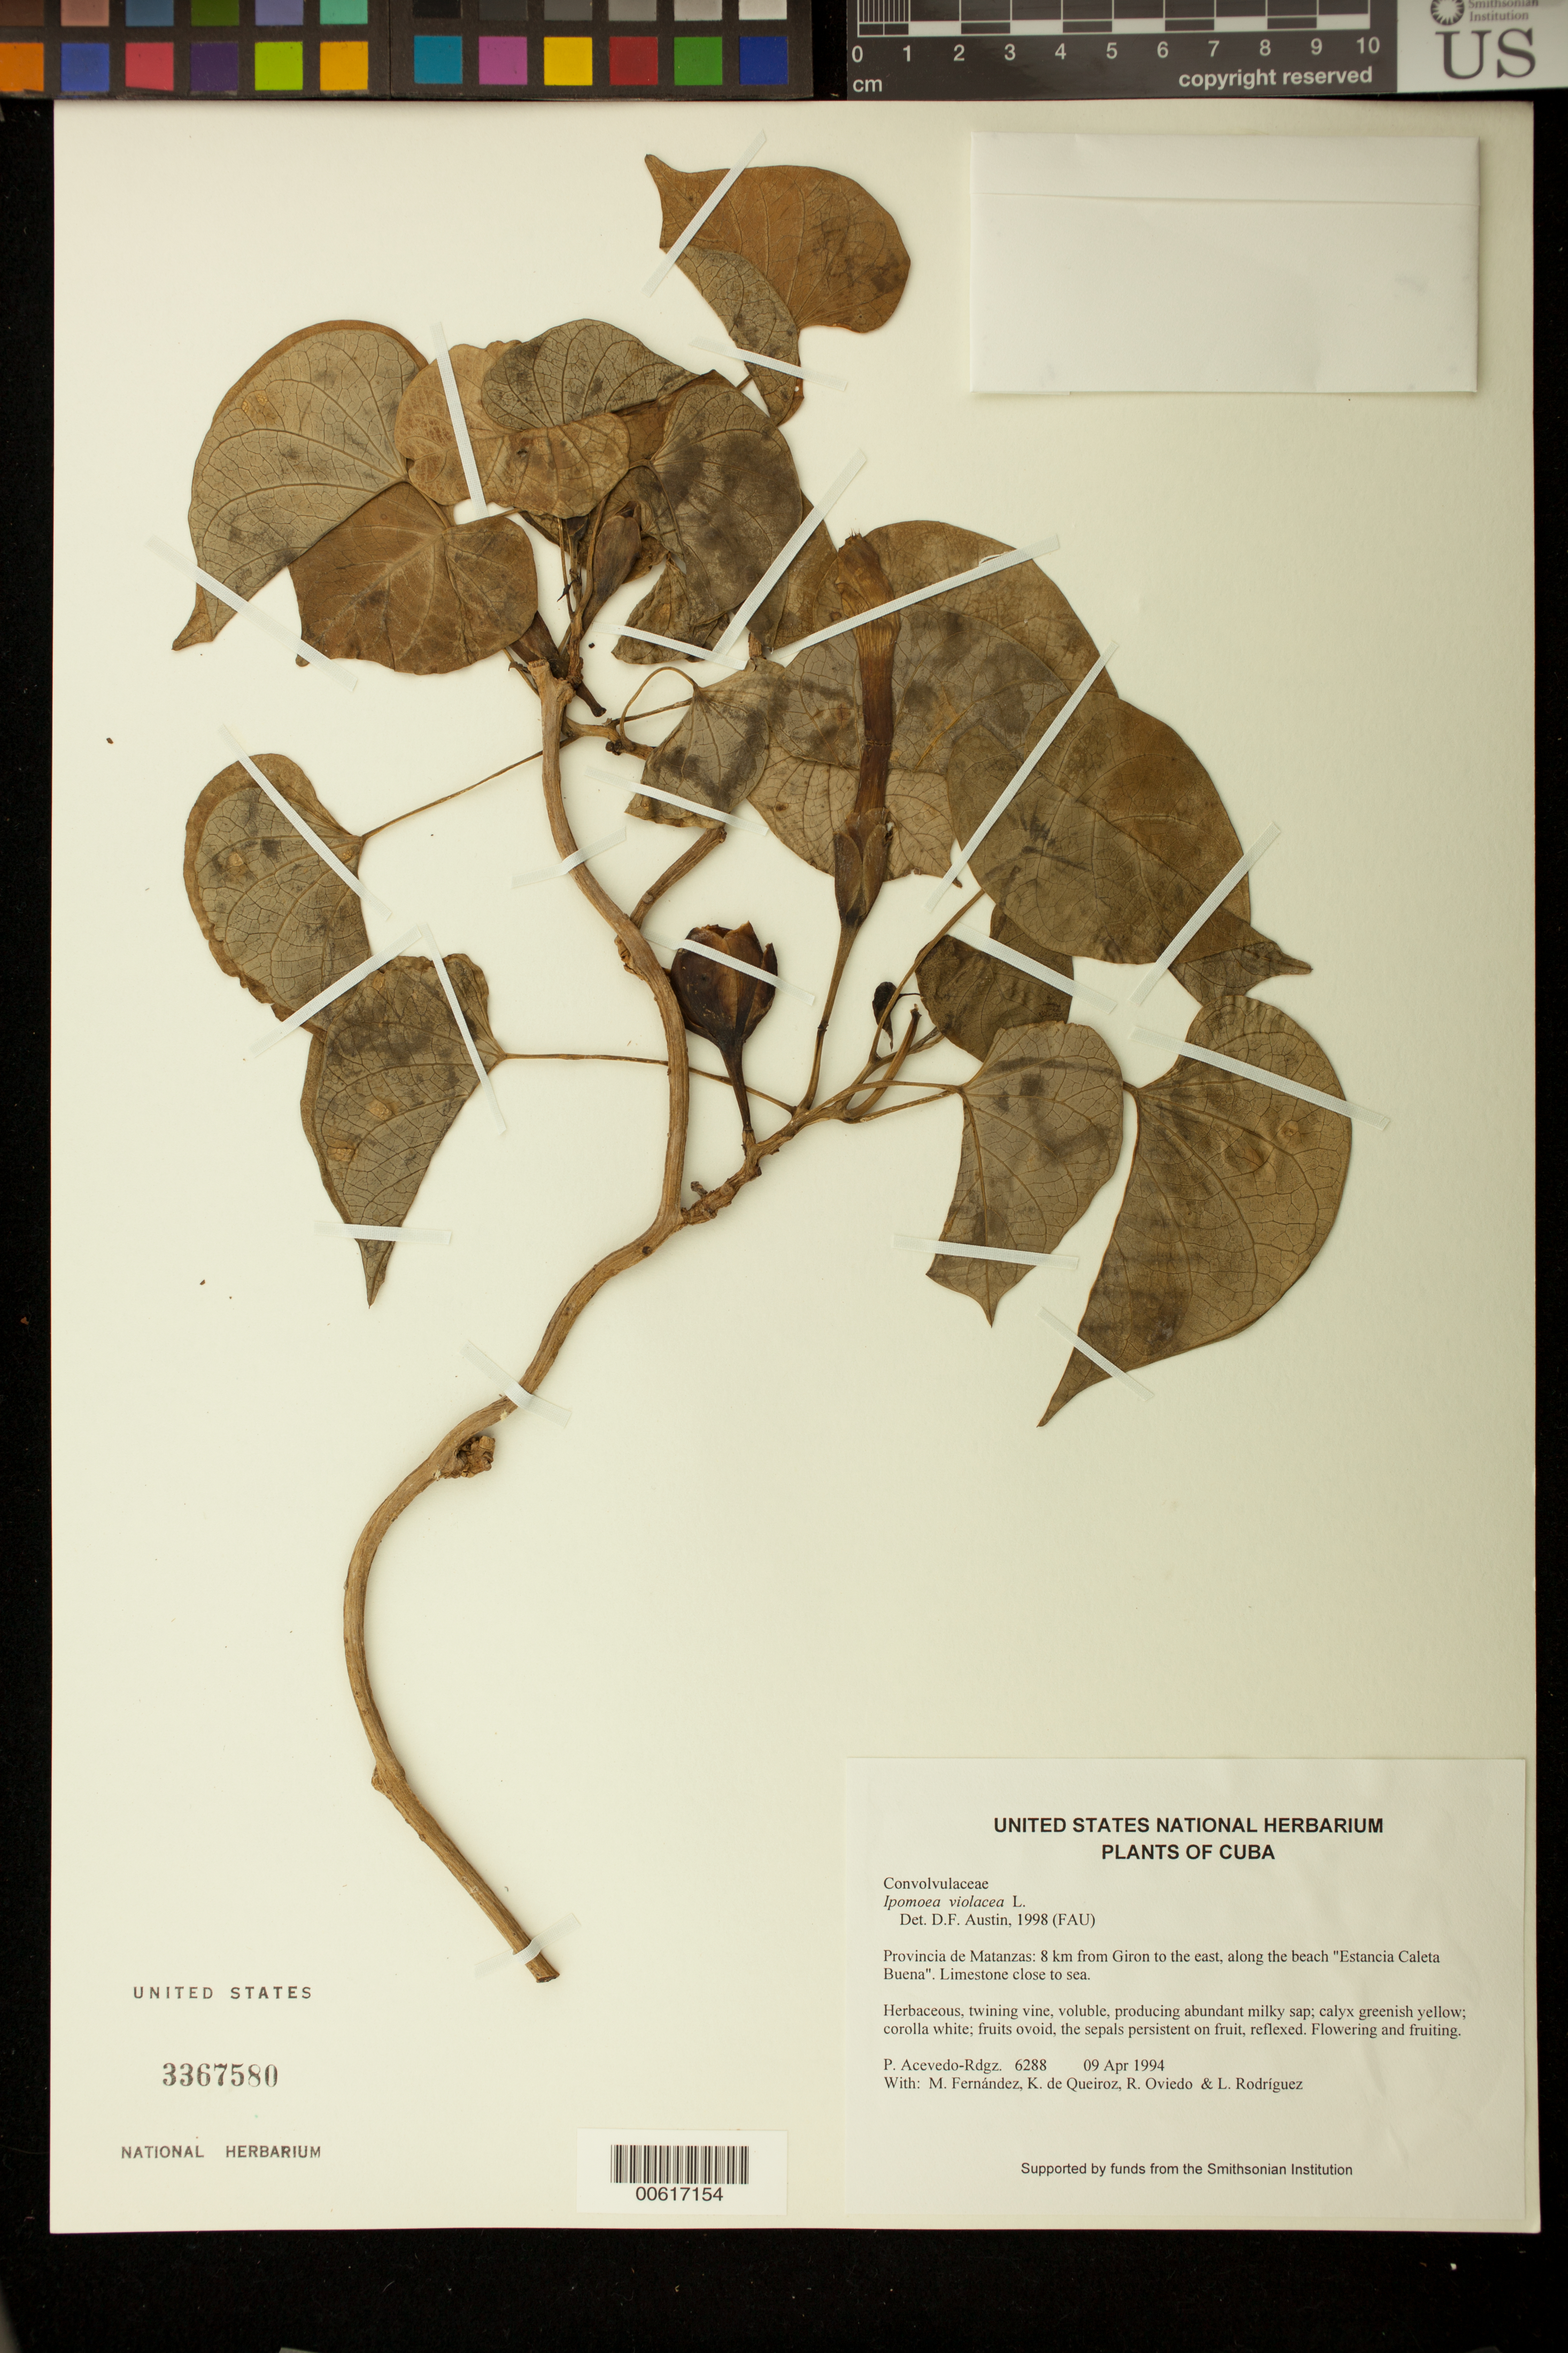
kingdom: Plantae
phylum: Tracheophyta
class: Magnoliopsida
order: Solanales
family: Convolvulaceae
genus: Ipomoea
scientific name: Ipomoea violacea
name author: L.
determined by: Austin, D. F.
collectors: P. Acevedo-Rodr., M. Fernández, K. De Queiroz, R. Oviedo & L. Rodriguez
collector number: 6288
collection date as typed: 09 Apr 1994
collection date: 1994-04-09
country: Cuba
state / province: Matanzas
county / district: Municipio de Ciénaga de Zapata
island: Cuba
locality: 8 km from Giron to the east, along the beach "Estancia Caleta Buena"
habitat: Limestone close to sea.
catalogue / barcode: US 3367580